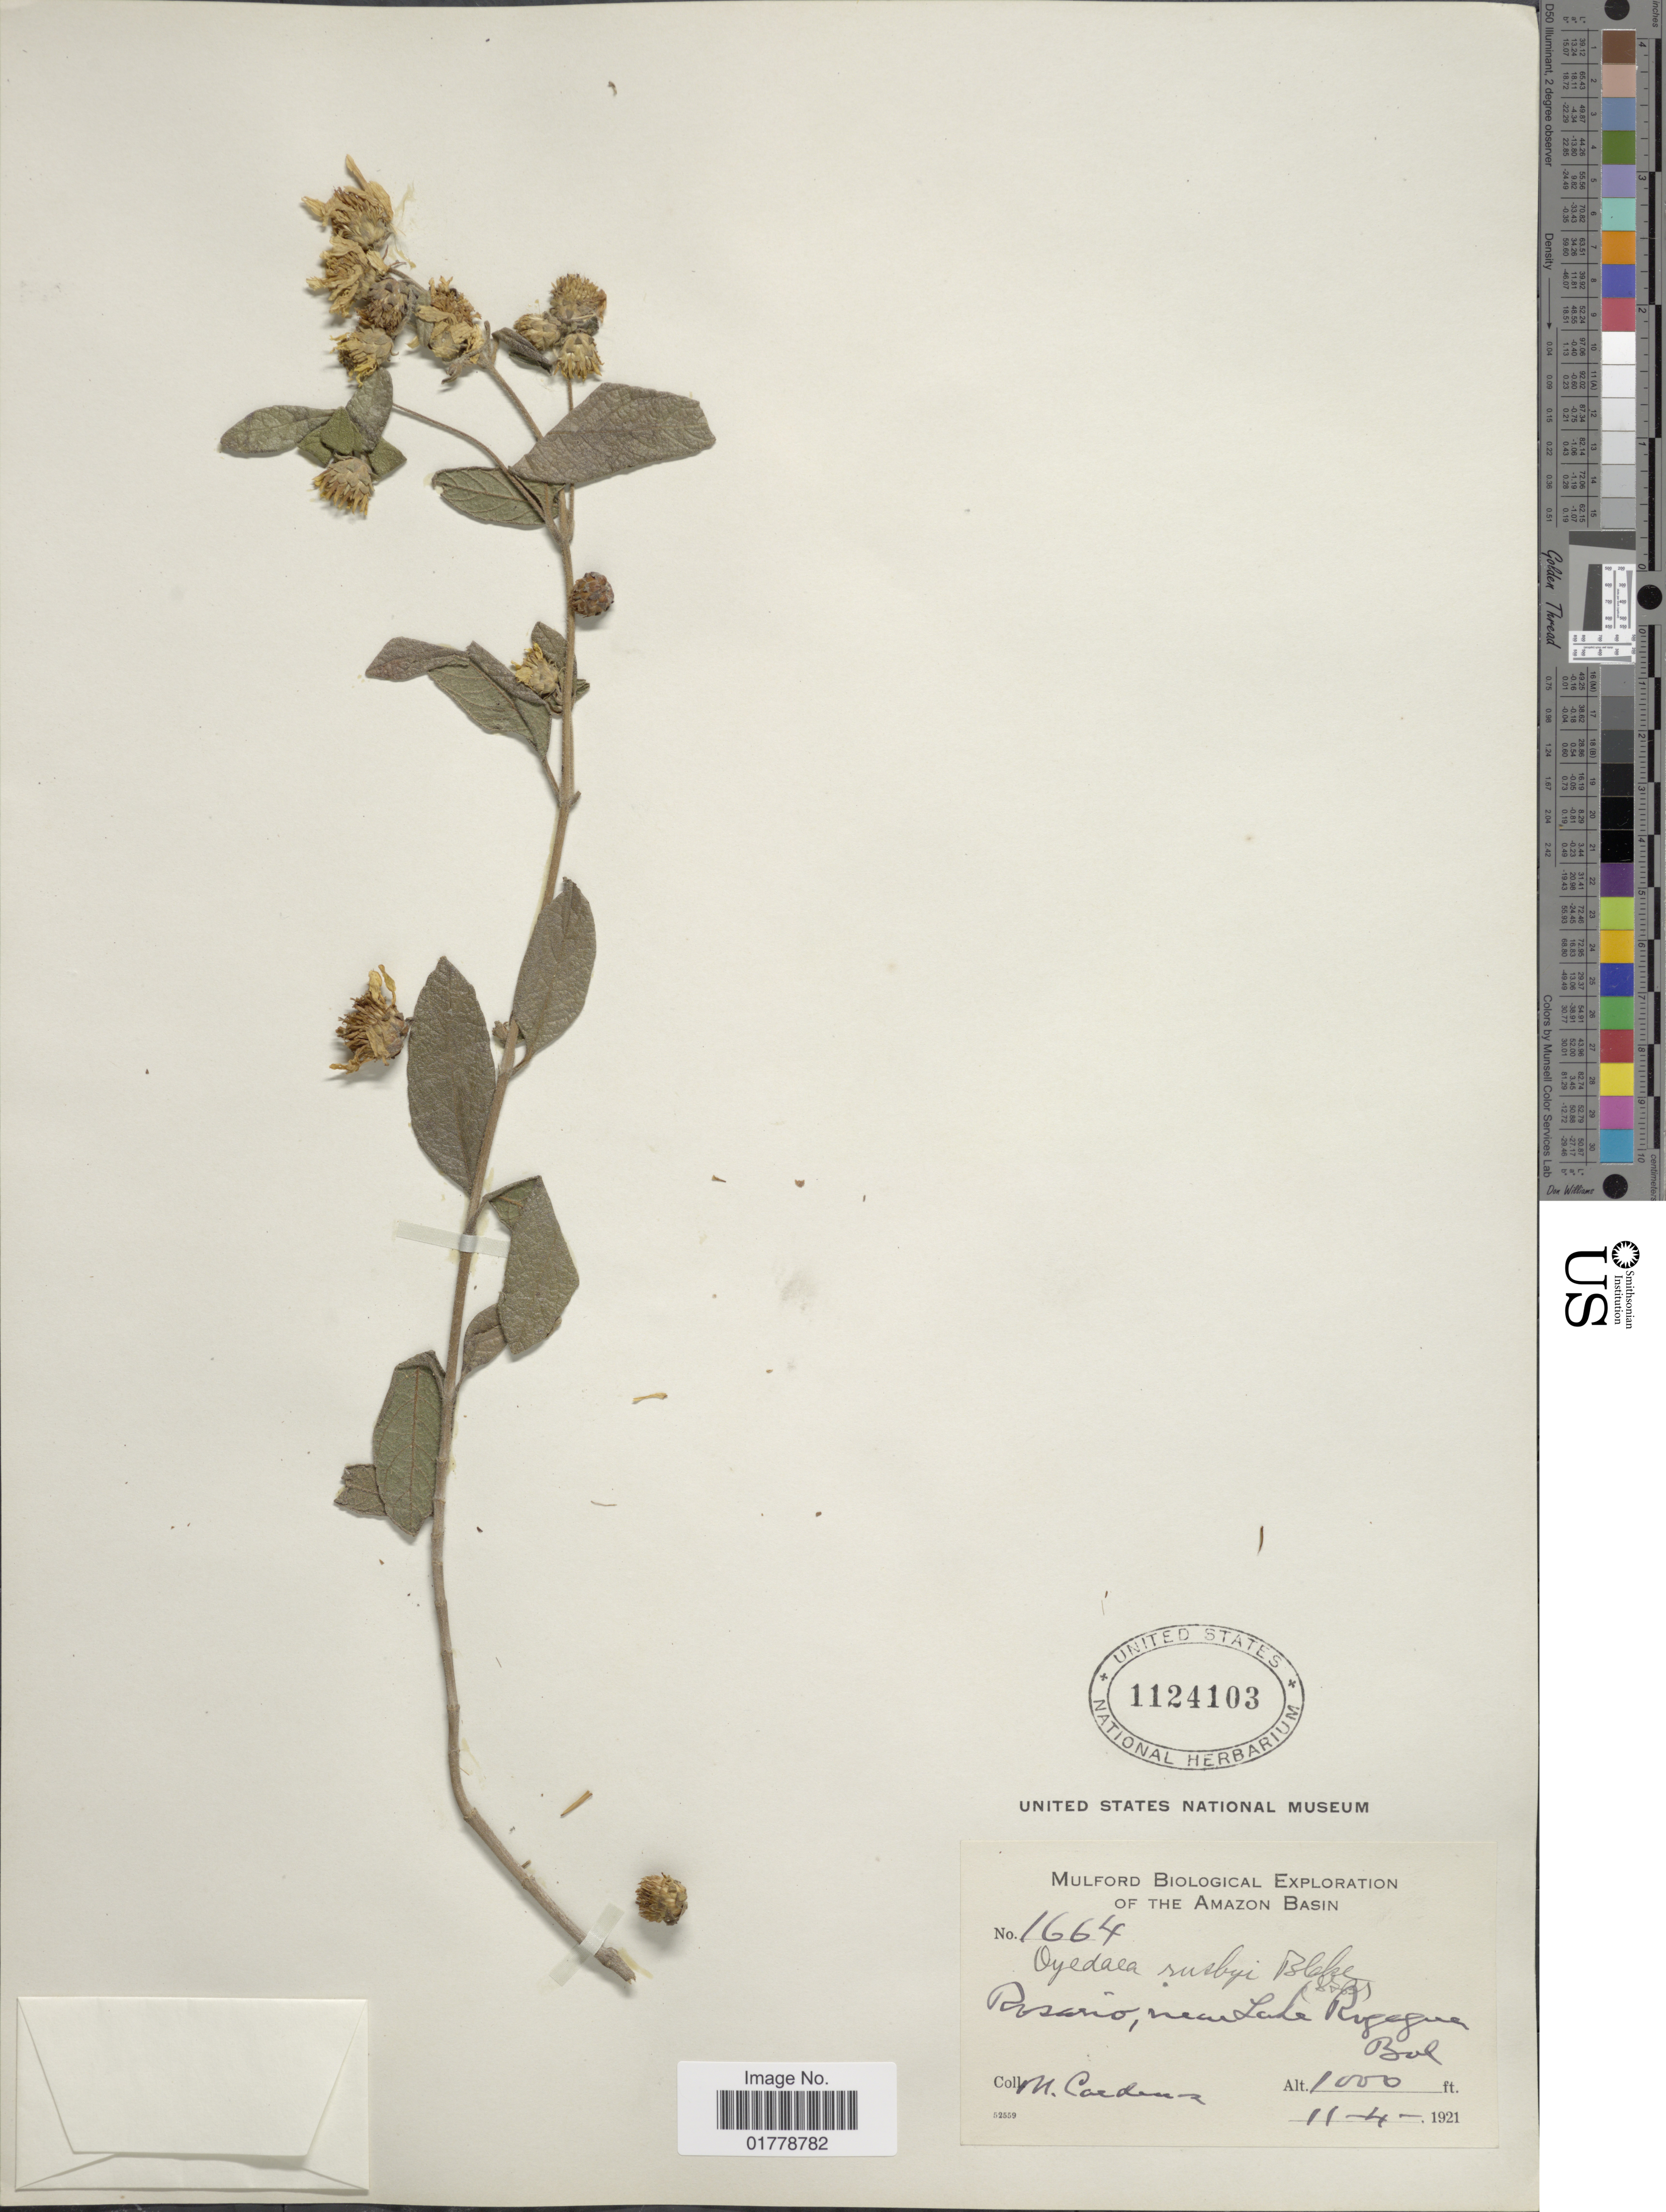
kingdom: Plantae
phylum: Tracheophyta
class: Magnoliopsida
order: Asterales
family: Asteraceae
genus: Oyedaea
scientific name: Oyedaea rusbyi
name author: S.F. Blake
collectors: M. Cárdenas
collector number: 1664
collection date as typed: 11-4-1921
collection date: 1921-11-04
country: Bolivia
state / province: Beni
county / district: José Ballivián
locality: Rosario near Lake Rogagua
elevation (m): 305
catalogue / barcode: US 1124103